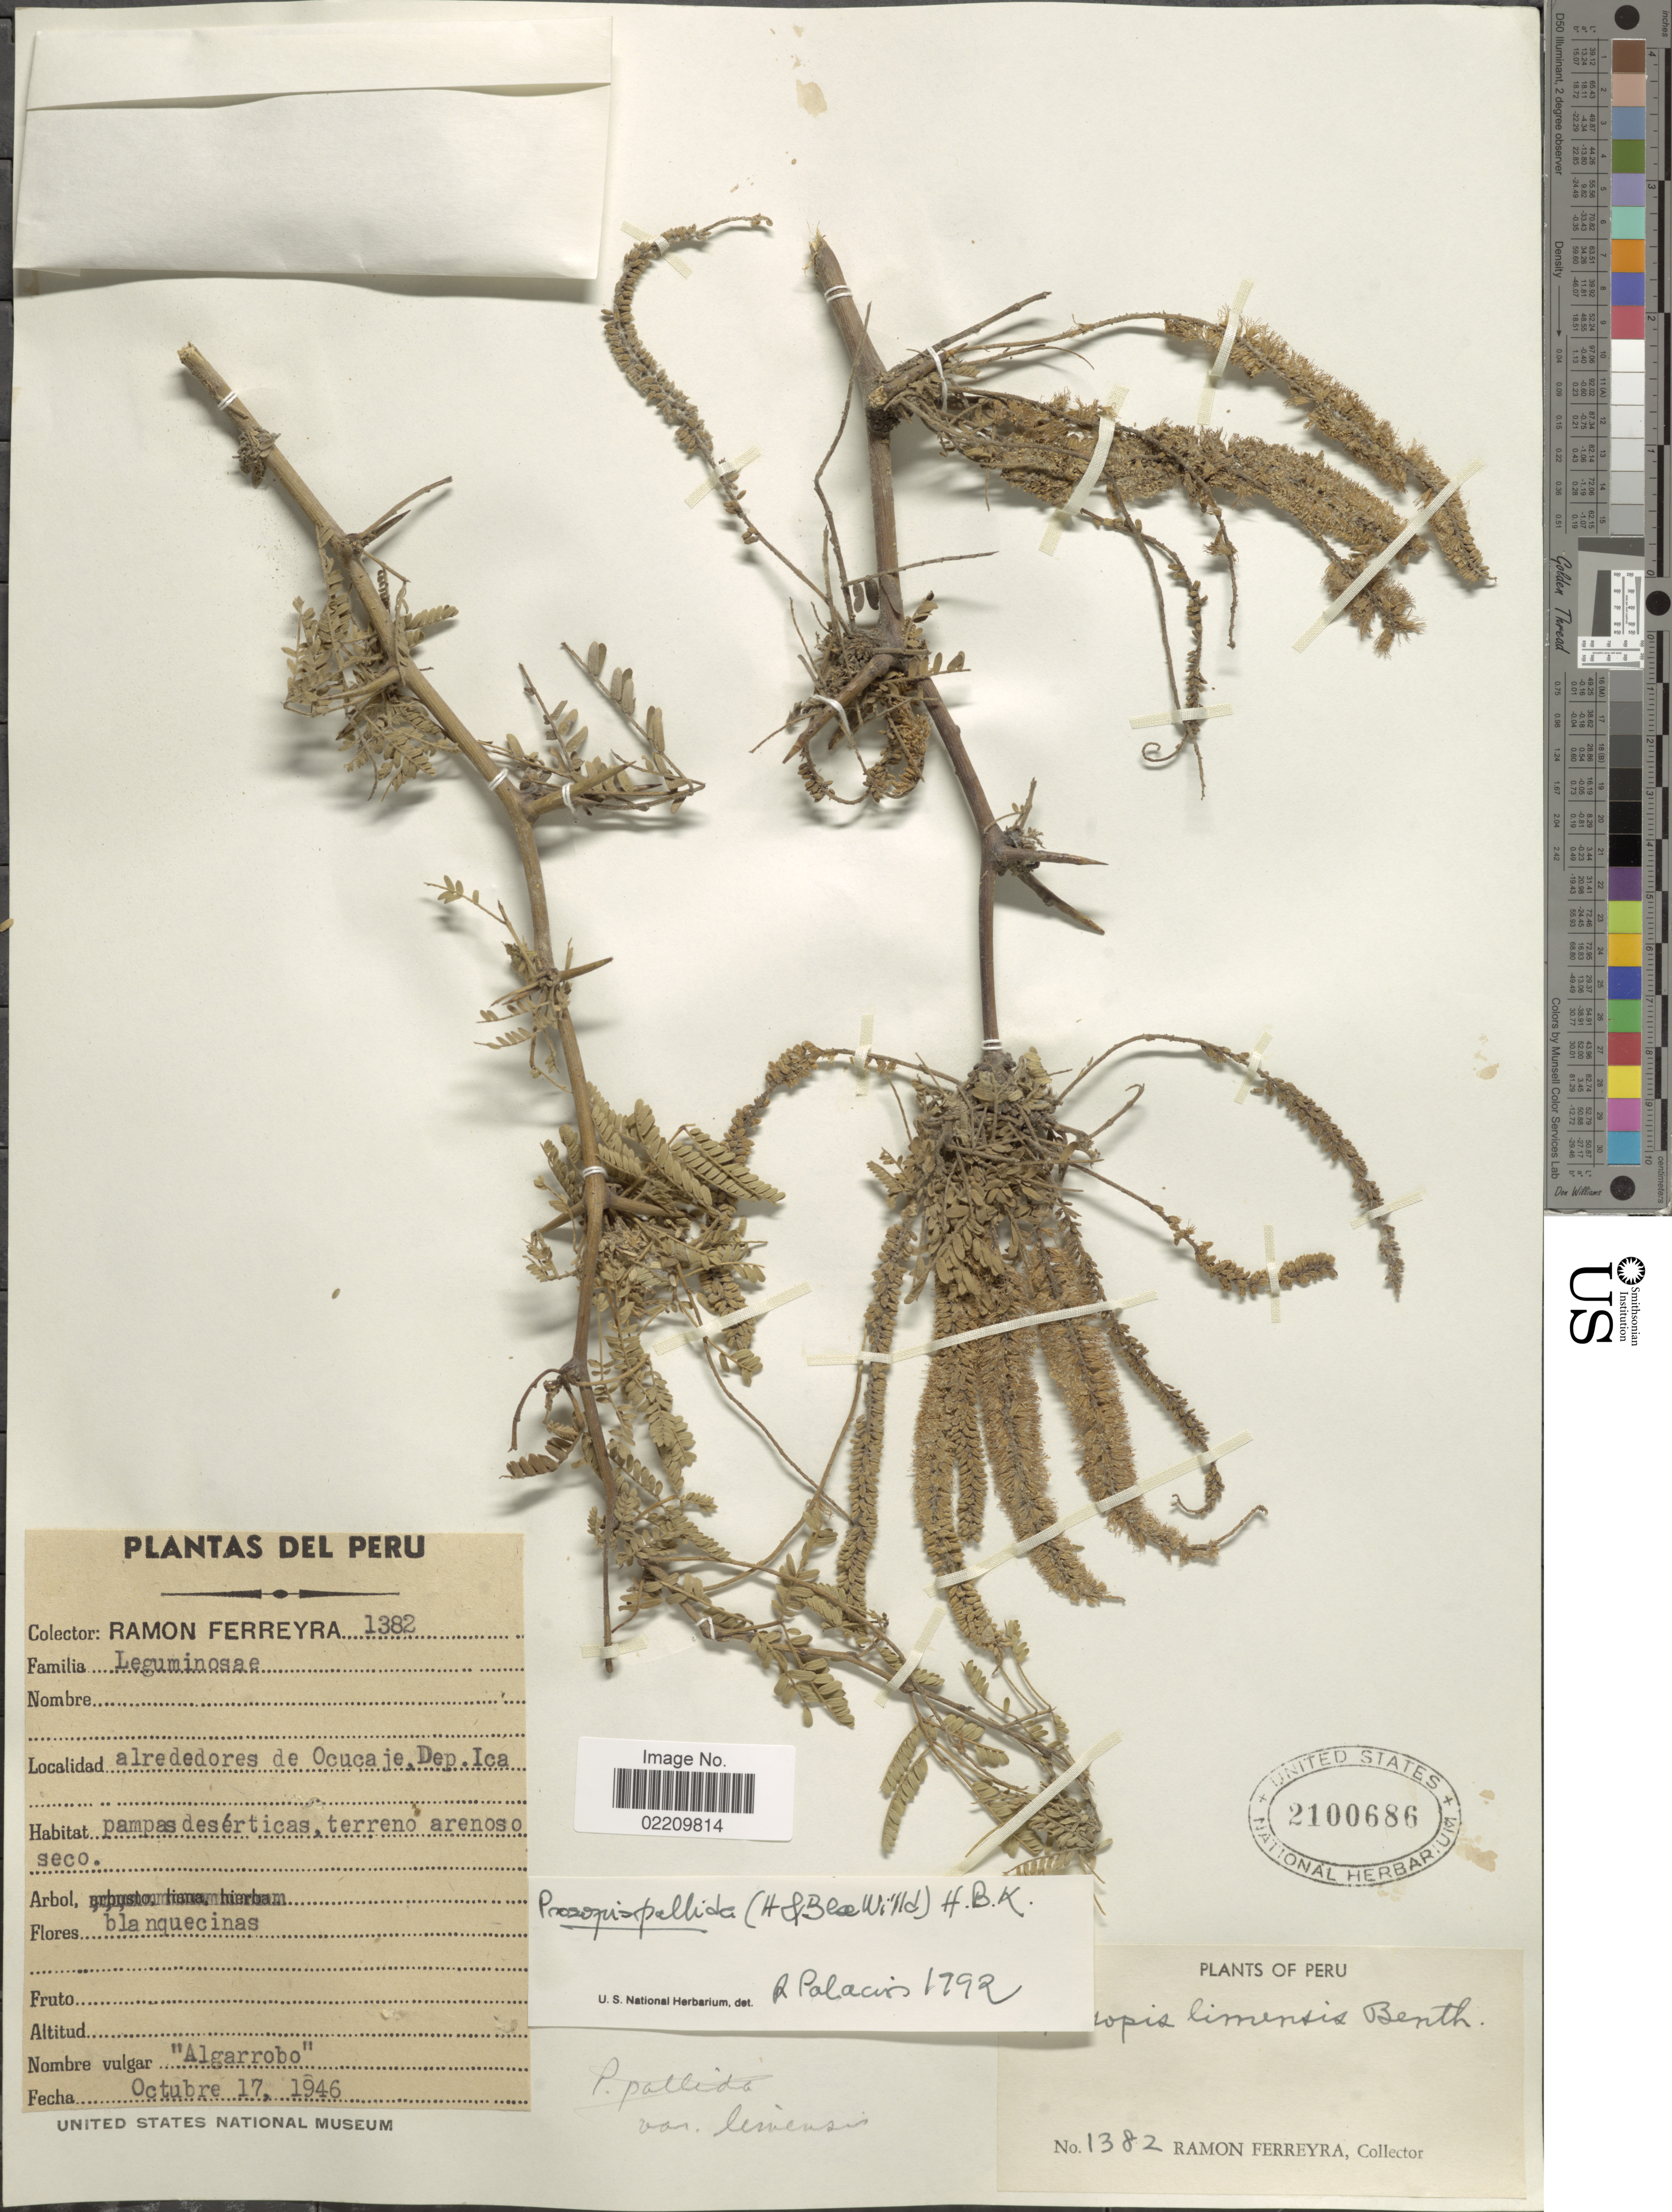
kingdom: Plantae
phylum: Tracheophyta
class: Magnoliopsida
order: Fabales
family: Fabaceae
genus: Neltuma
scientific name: Neltuma pallida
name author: (Humb. & Bonpl. ex Willd.) C. E. Hughes & G.P. Lewis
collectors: R. A. Ferreyra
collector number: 1382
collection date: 1946-10-17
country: Peru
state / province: Ica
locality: Alrededores de Ocucaje. Dep. Ica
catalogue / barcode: US 2100686